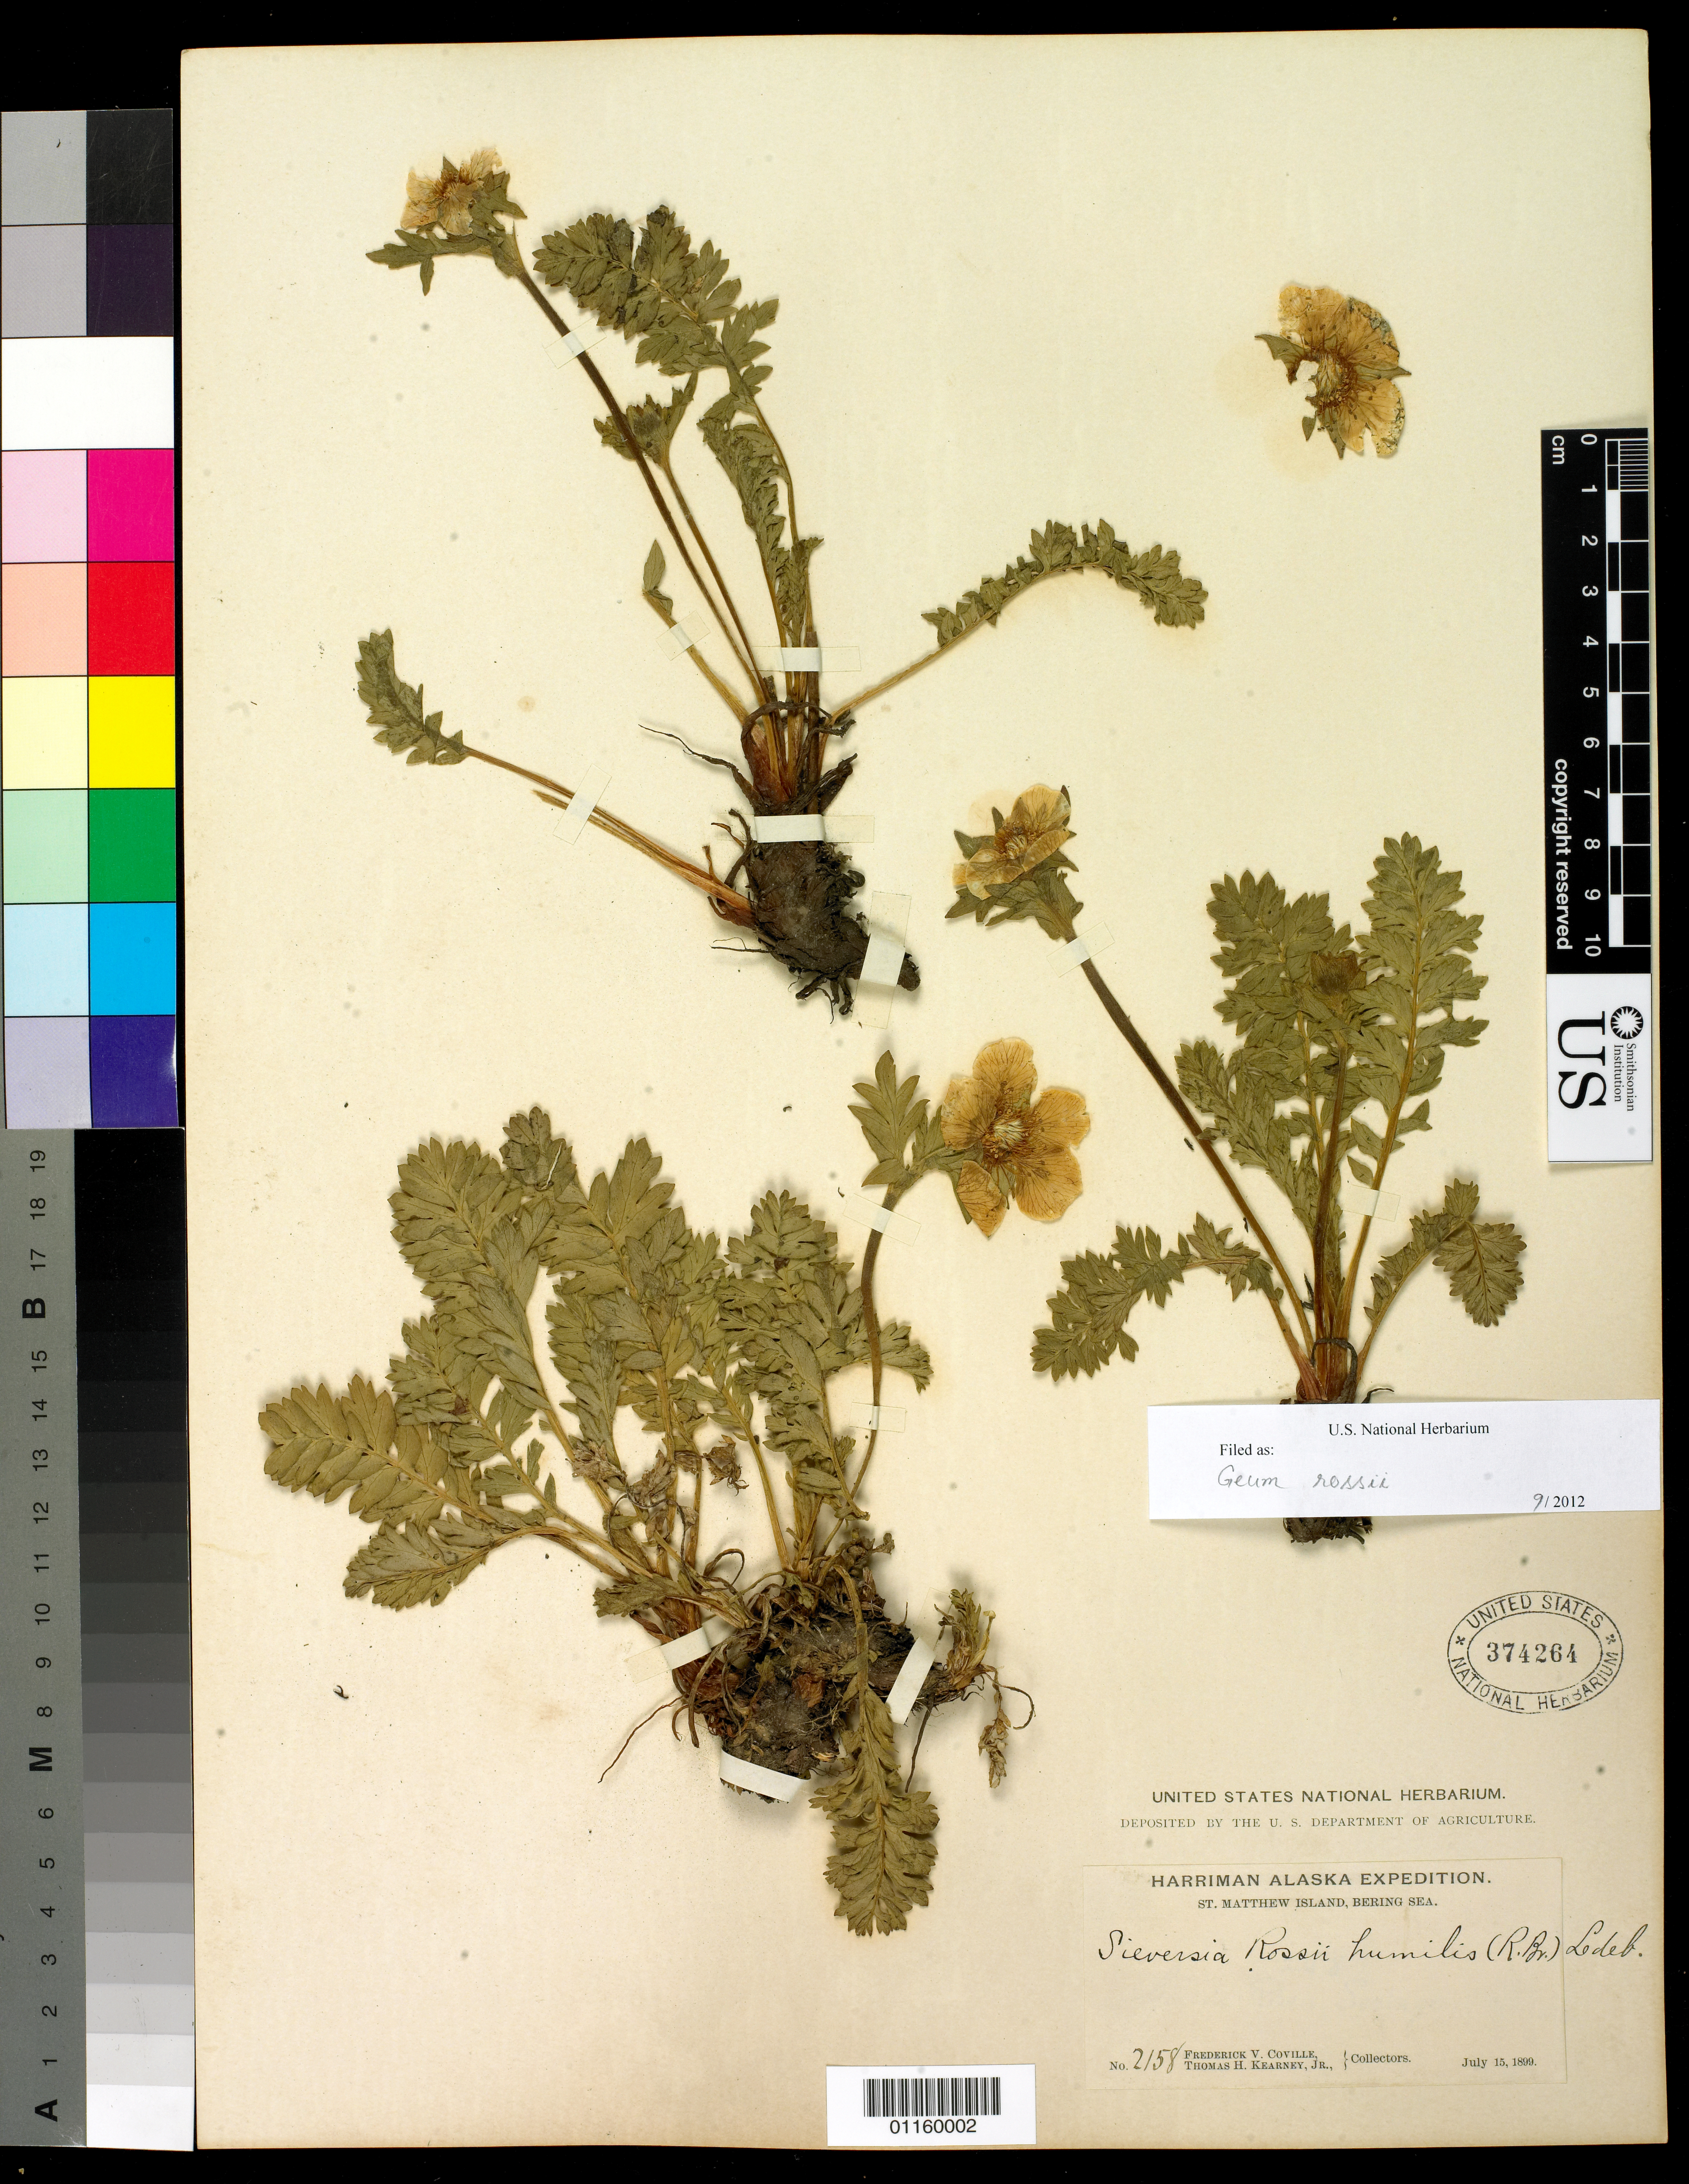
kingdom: Plantae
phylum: Tracheophyta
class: Magnoliopsida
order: Rosales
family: Rosaceae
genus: Geum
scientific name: Geum rossii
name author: (R. Br.) Ser.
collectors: F. V. Coville & T. H. Kearney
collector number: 2158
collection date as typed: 15 Jul 1899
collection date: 1899-07-15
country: United States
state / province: Alaska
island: St. Matthew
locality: Bering Sea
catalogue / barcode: US 374264